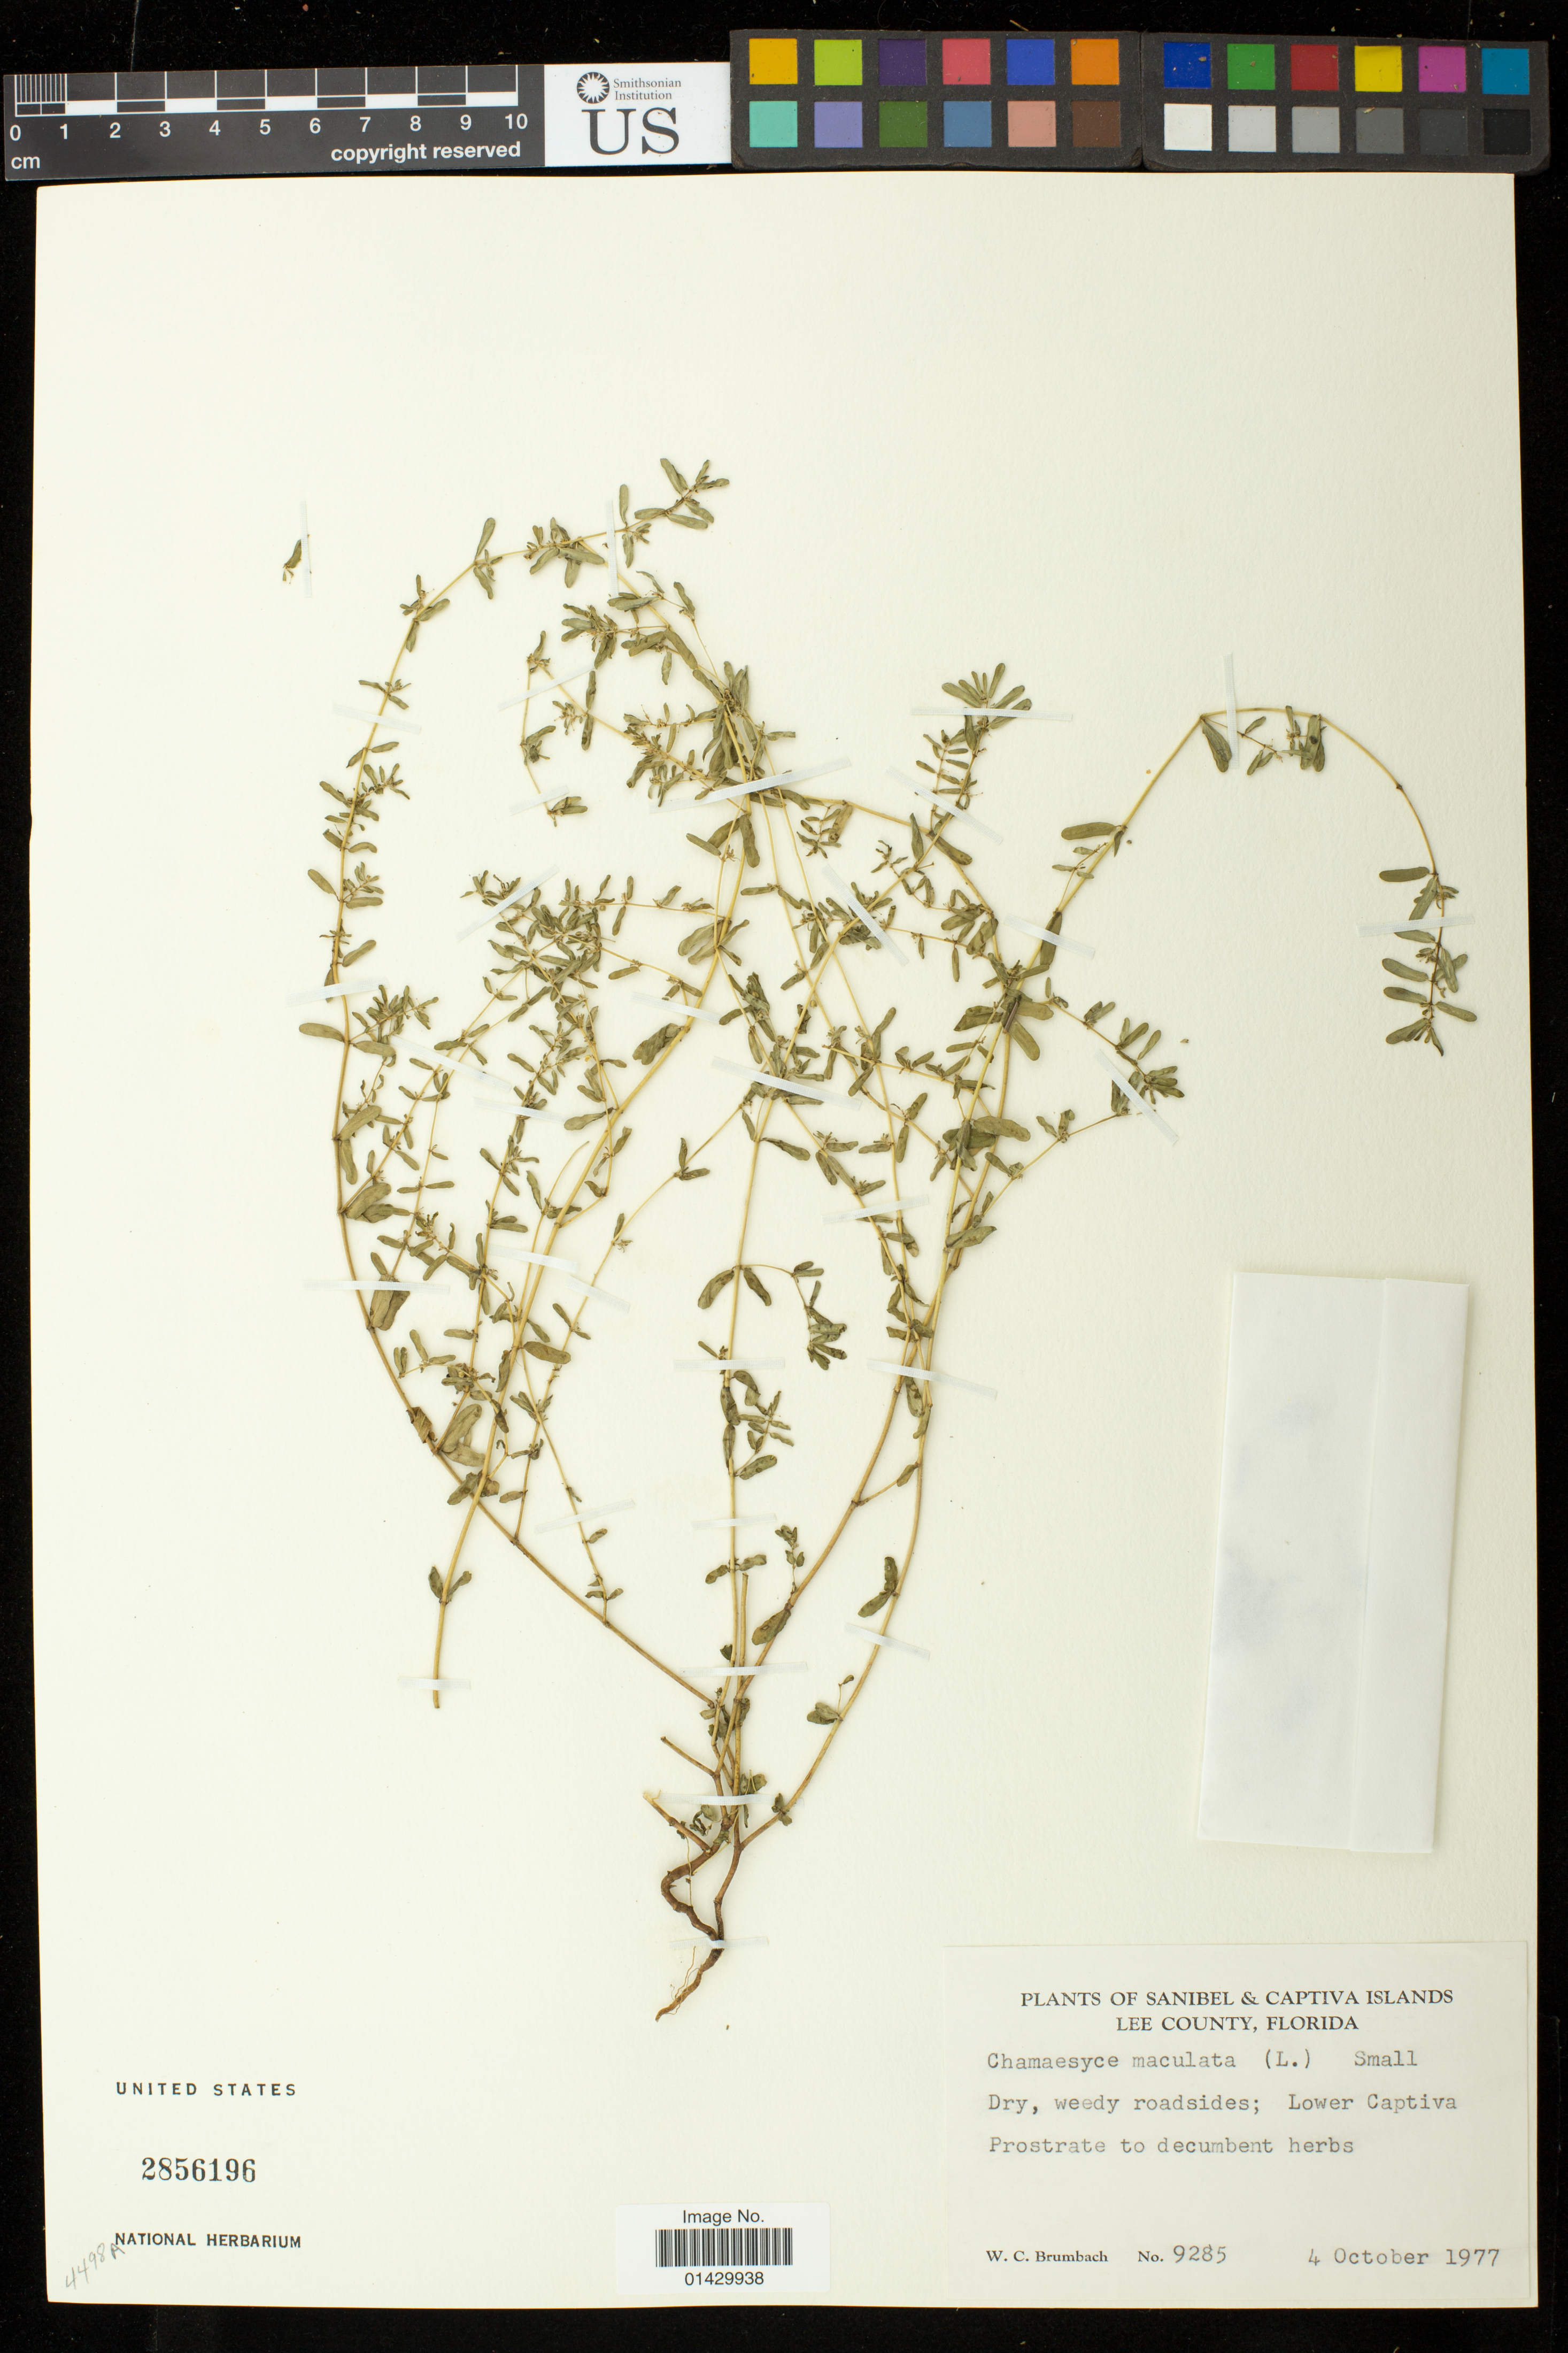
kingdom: Plantae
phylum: Tracheophyta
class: Magnoliopsida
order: Malpighiales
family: Euphorbiaceae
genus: Euphorbia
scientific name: Euphorbia maculata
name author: L.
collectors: W. C. Brumbach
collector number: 9285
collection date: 1977-10-04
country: United States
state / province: Florida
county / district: Lee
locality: Sanibel & Captiva Islands.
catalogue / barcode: US 2856196